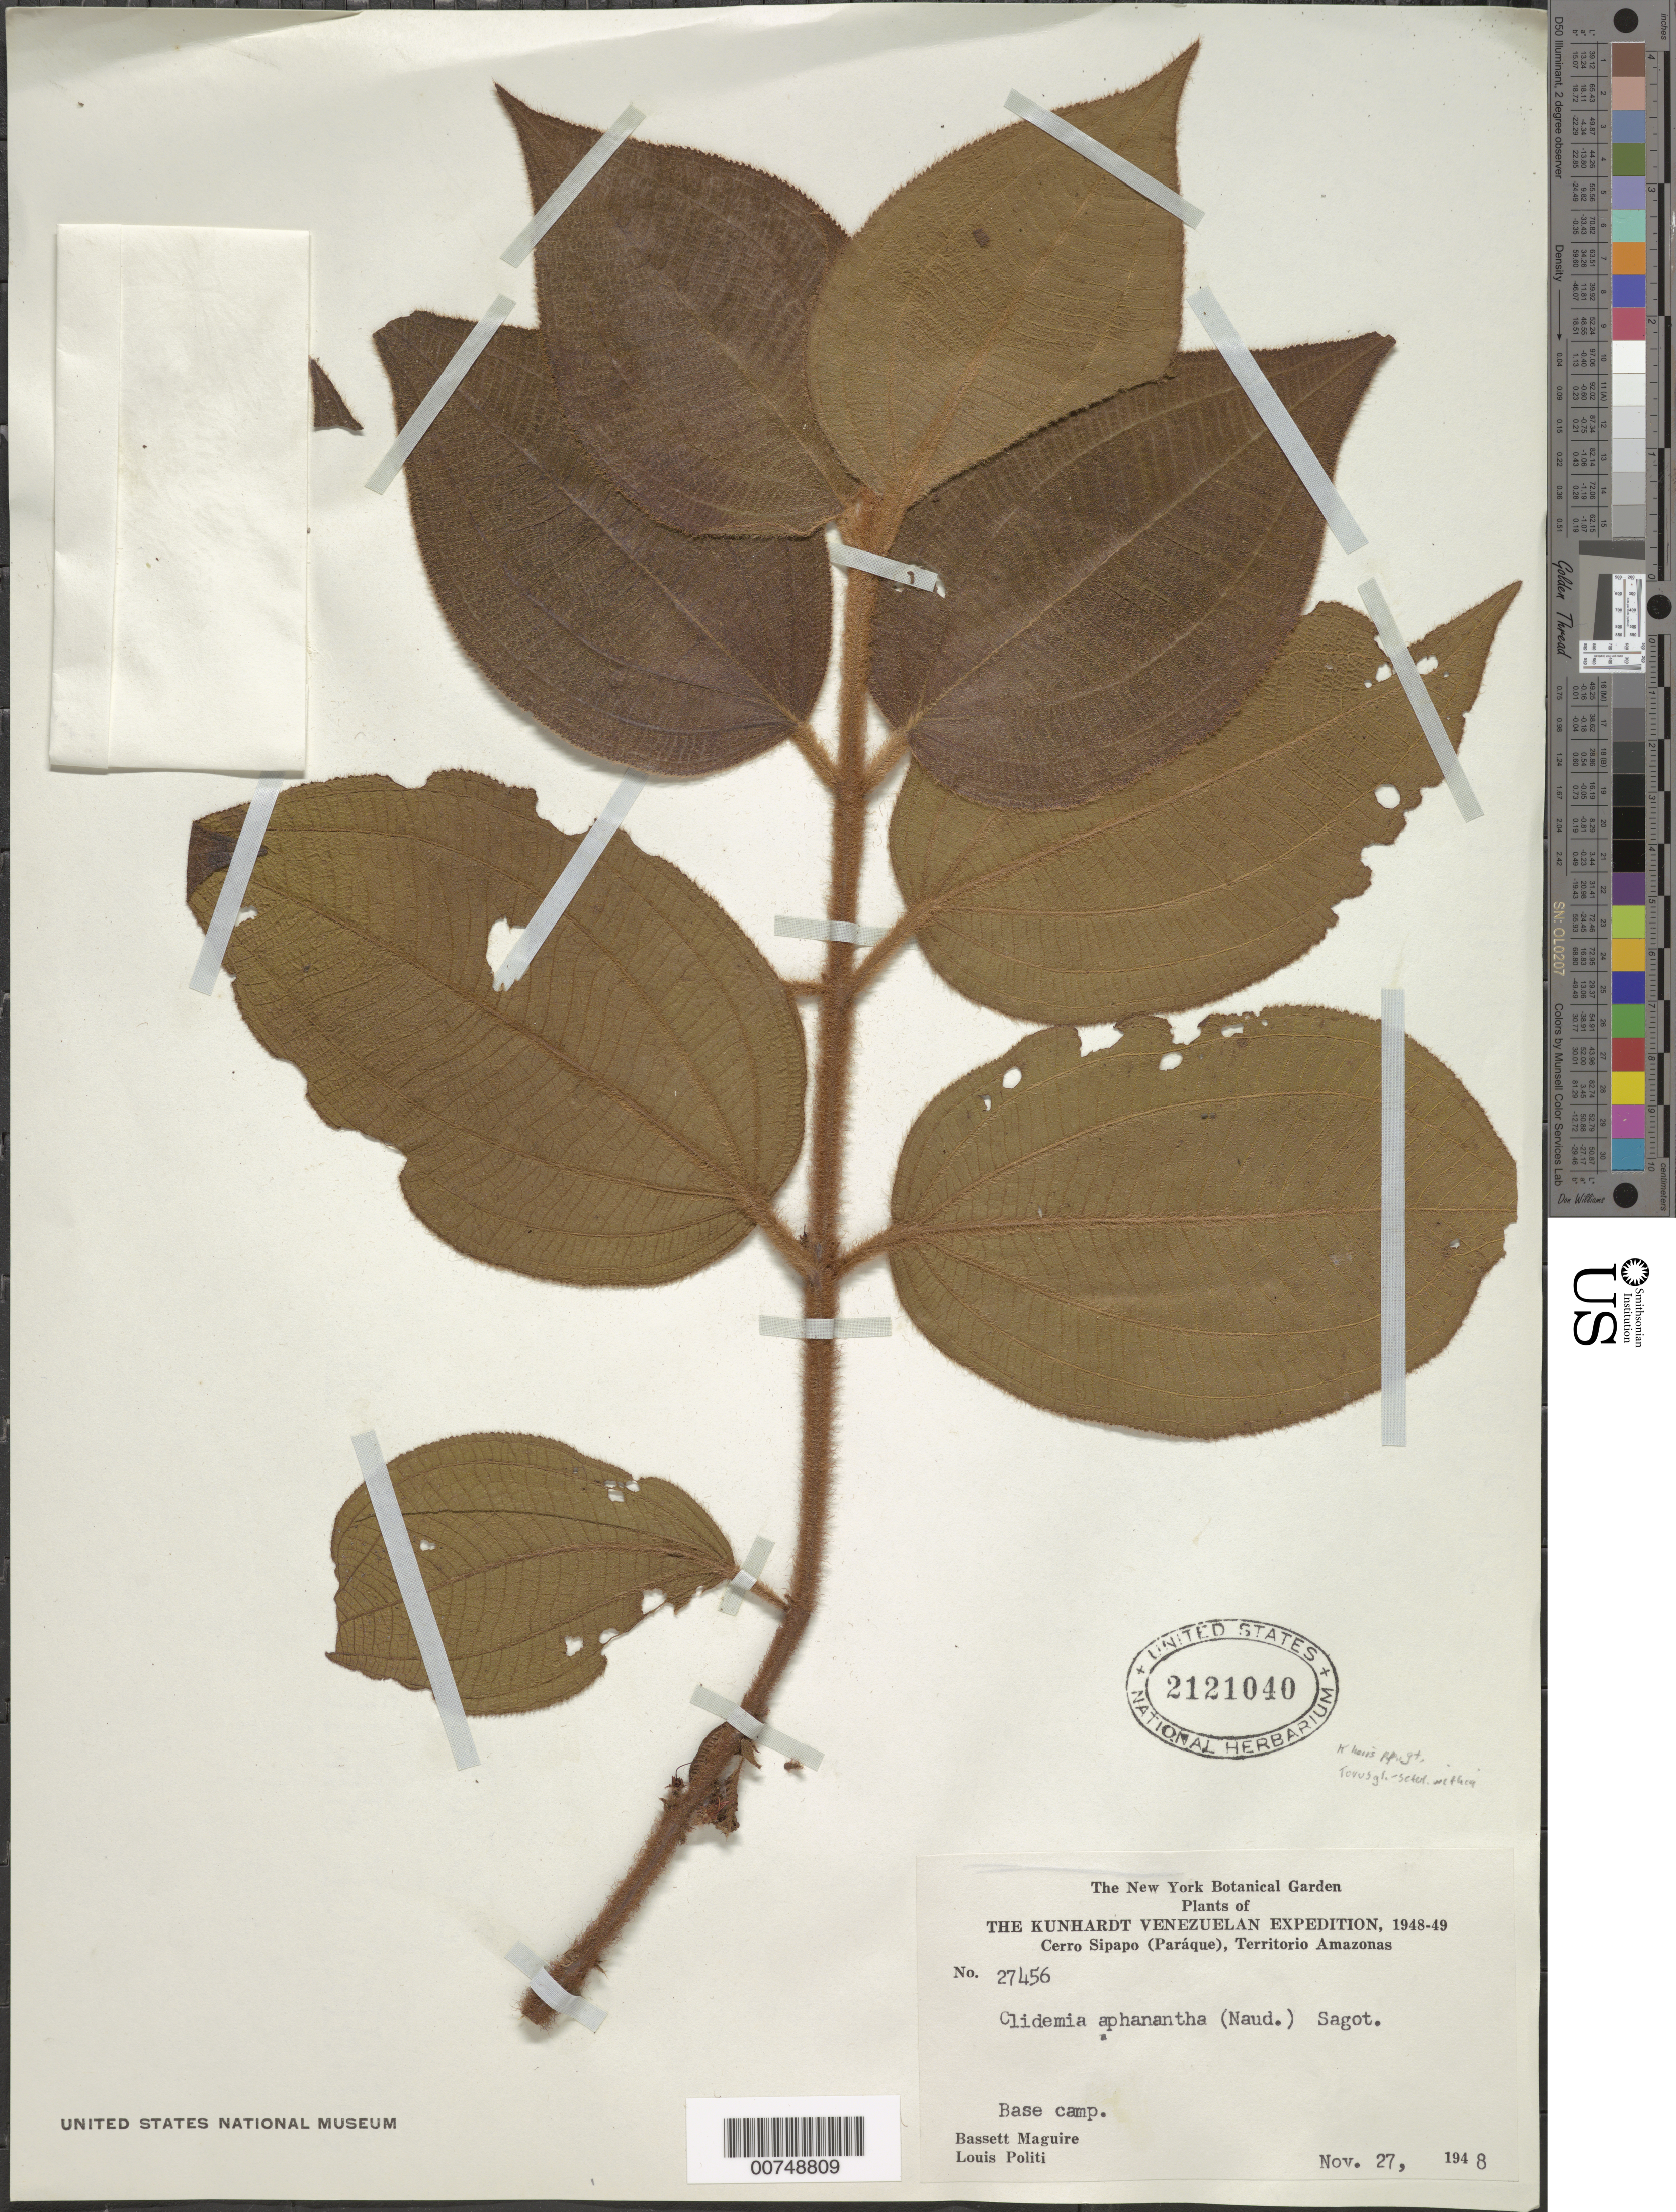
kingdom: Plantae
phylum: Tracheophyta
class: Magnoliopsida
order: Myrtales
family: Melastomataceae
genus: Clidemia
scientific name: Clidemia aphanantha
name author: (Naudin) Sagot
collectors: B. Maguire & L. Politi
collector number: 27456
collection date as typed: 27-Nov-48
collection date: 1948-11-27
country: Venezuela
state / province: Amazonas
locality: Cerro Sipapo (Paráque), base camp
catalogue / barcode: US 2121040